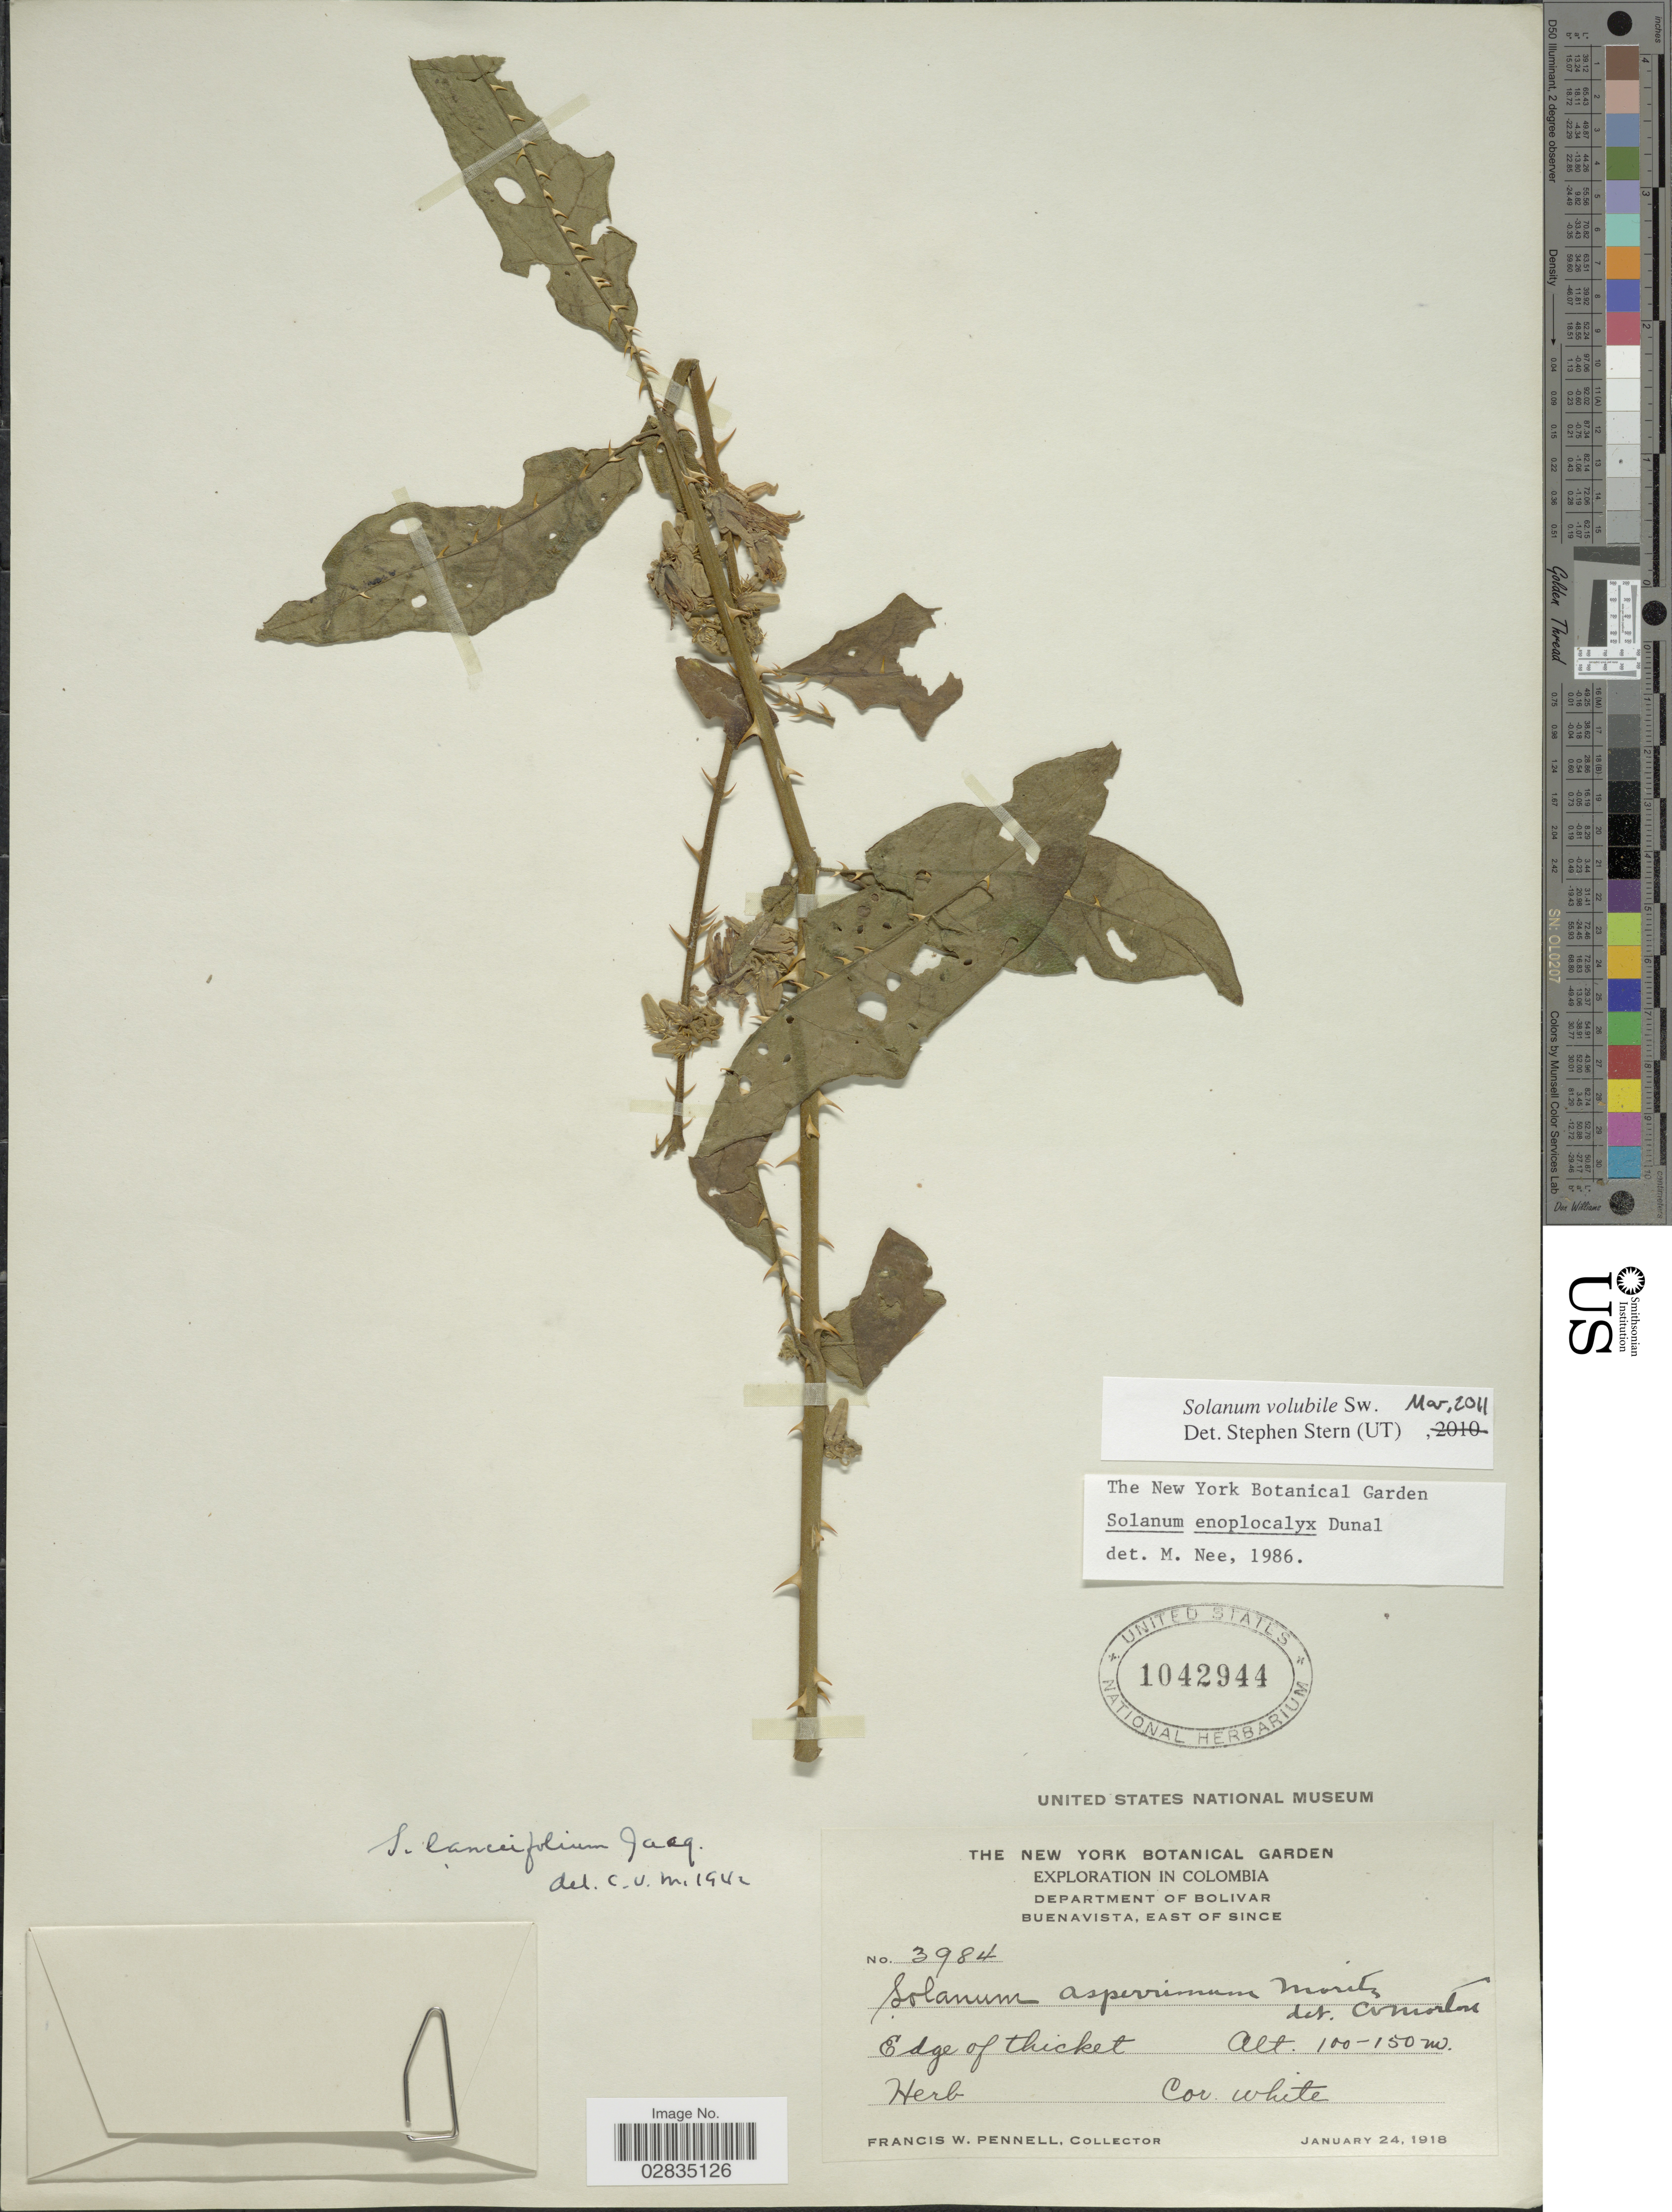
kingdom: Plantae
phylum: Tracheophyta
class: Magnoliopsida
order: Solanales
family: Solanaceae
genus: Solanum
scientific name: Solanum volubile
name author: Sw.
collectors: F. W. Pennell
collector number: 3984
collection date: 1918-01-24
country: Colombia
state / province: Bolívar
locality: Department of Bolívar, Buenavista, East of Since.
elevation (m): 100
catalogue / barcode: US 1042944